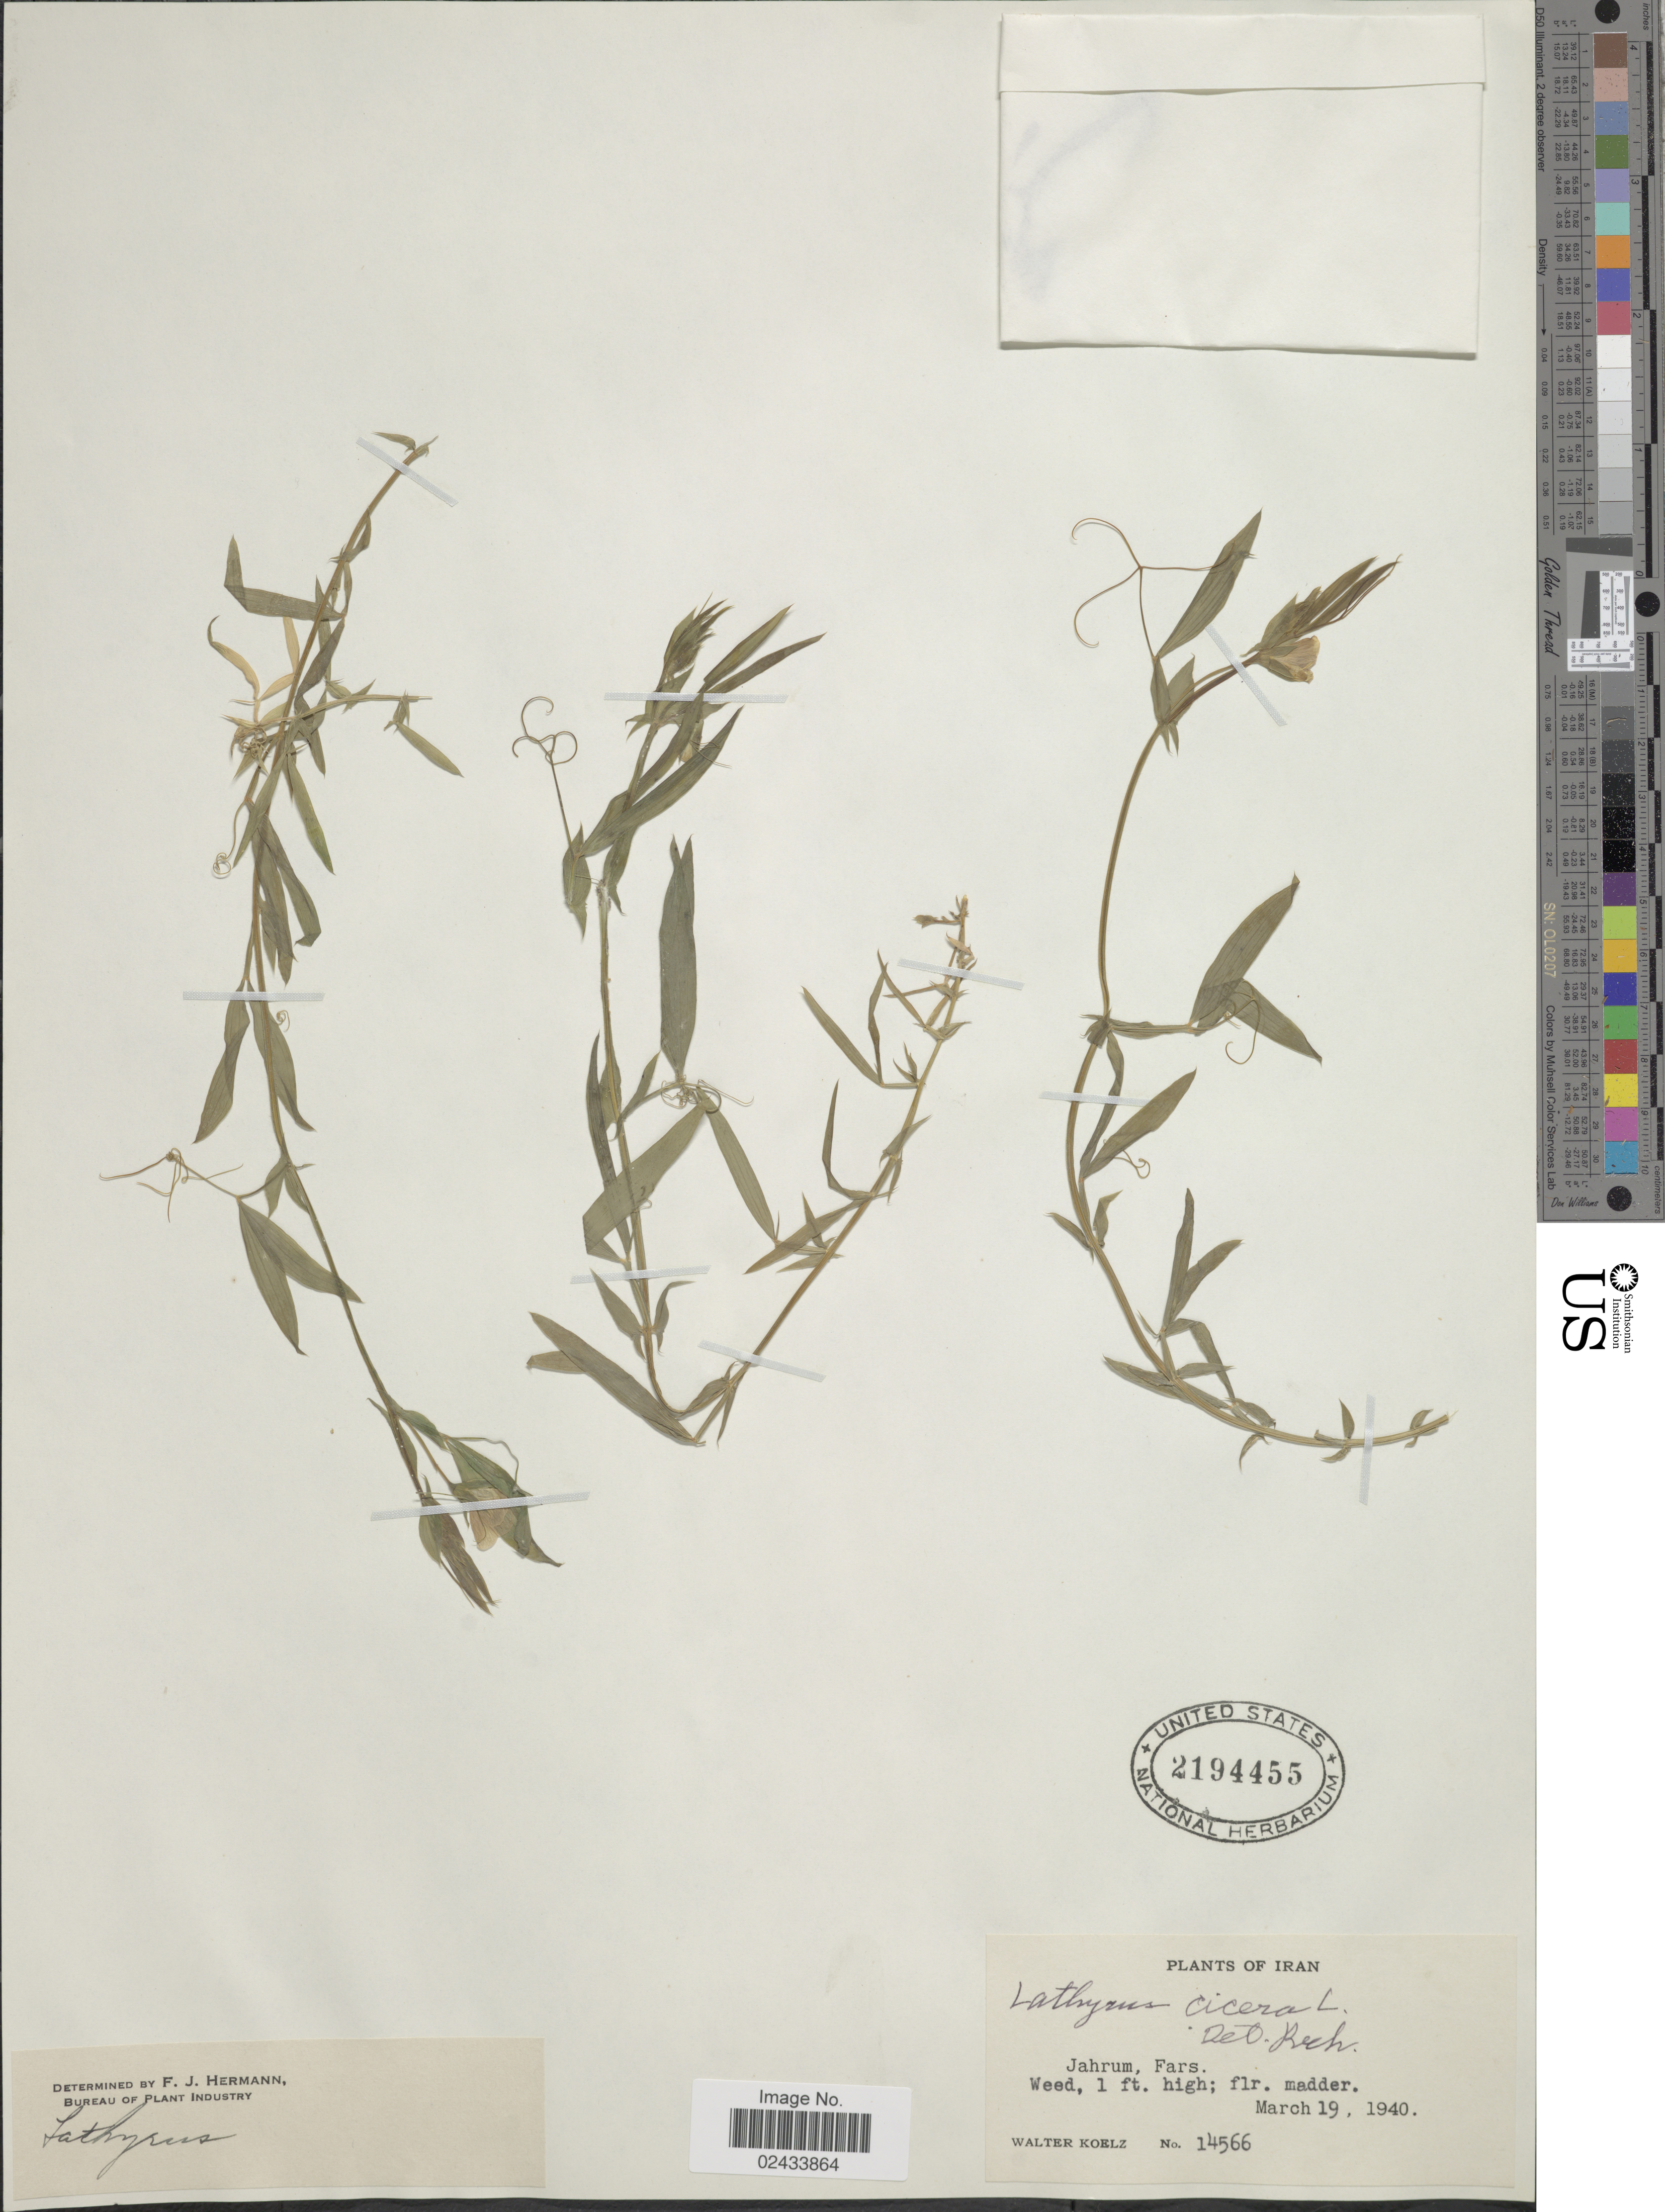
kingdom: Plantae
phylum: Tracheophyta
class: Magnoliopsida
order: Fabales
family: Fabaceae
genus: Lathyrus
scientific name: Lathyrus cicera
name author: L.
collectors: W. N. Koelz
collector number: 14566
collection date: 1940-03-19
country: Iran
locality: Jahrum, Fars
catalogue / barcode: US 2194455